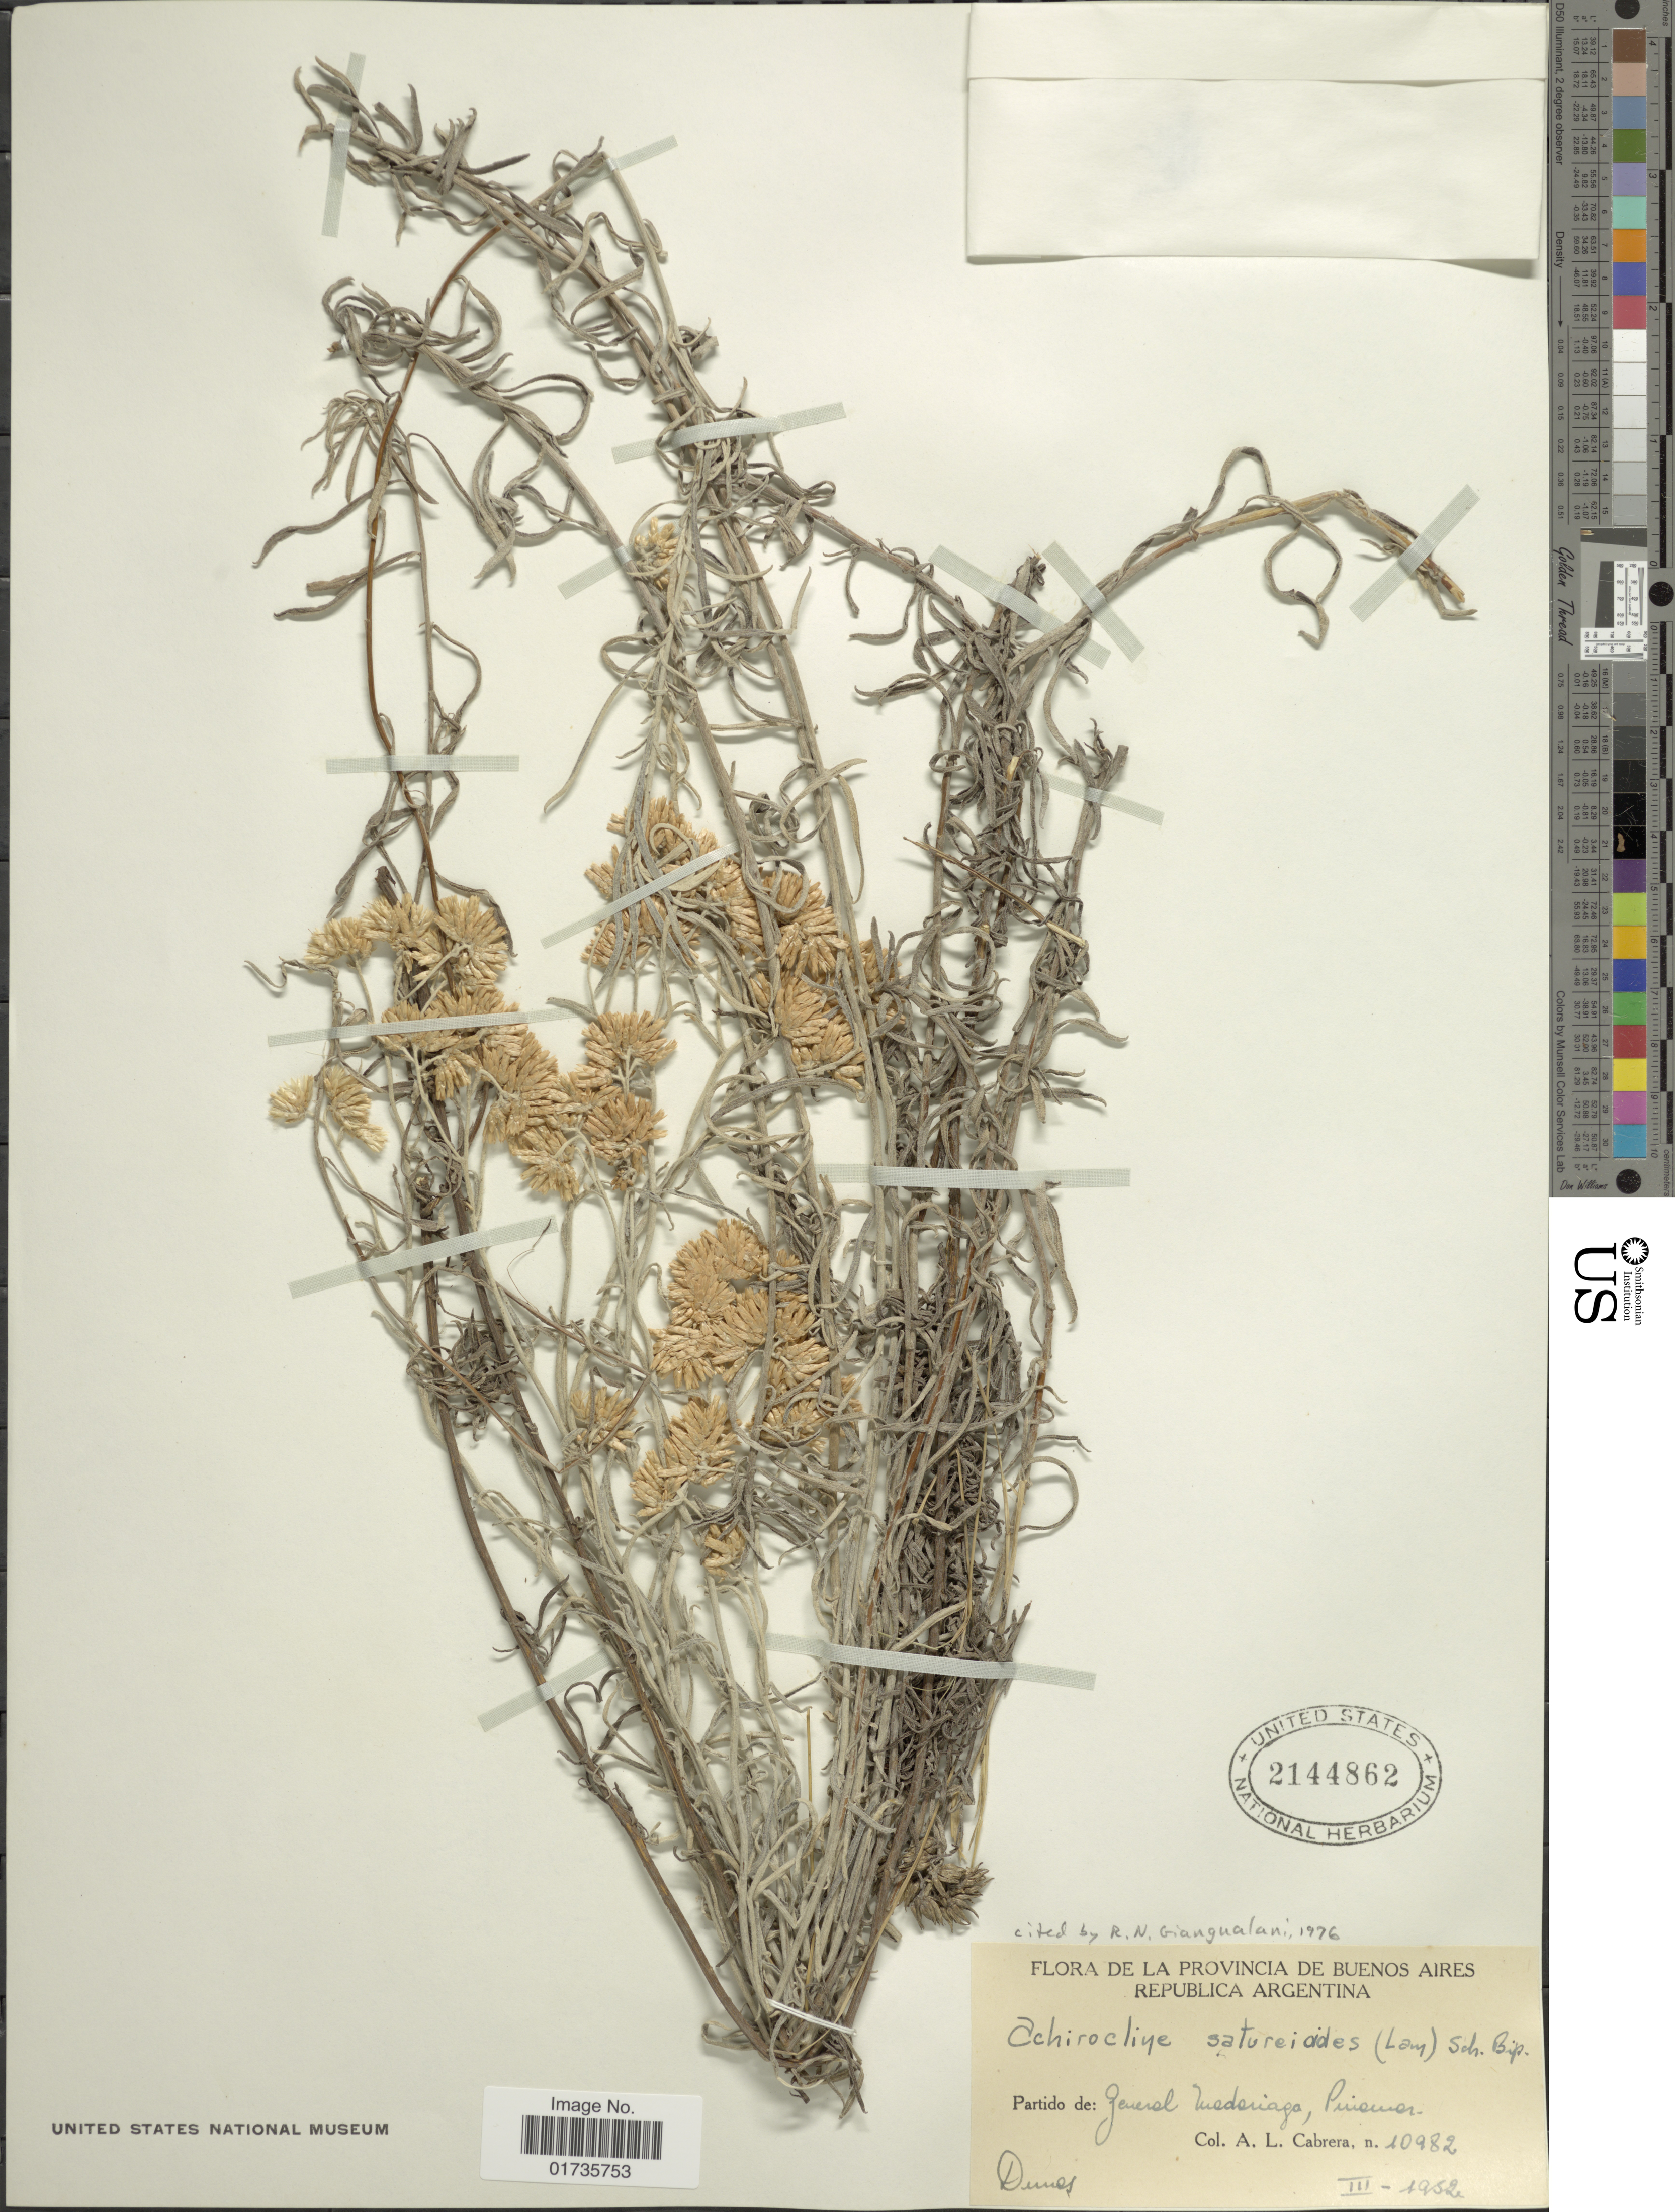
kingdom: Plantae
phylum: Tracheophyta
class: Magnoliopsida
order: Asterales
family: Asteraceae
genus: Achyrocline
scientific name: Achyrocline satureioides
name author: (Lam.) DC.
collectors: A. L. Cabrera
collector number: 10982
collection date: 1952-03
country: Argentina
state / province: Buenos Aires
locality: Partido de General Madariaga, Pinamar.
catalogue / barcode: US 2144862